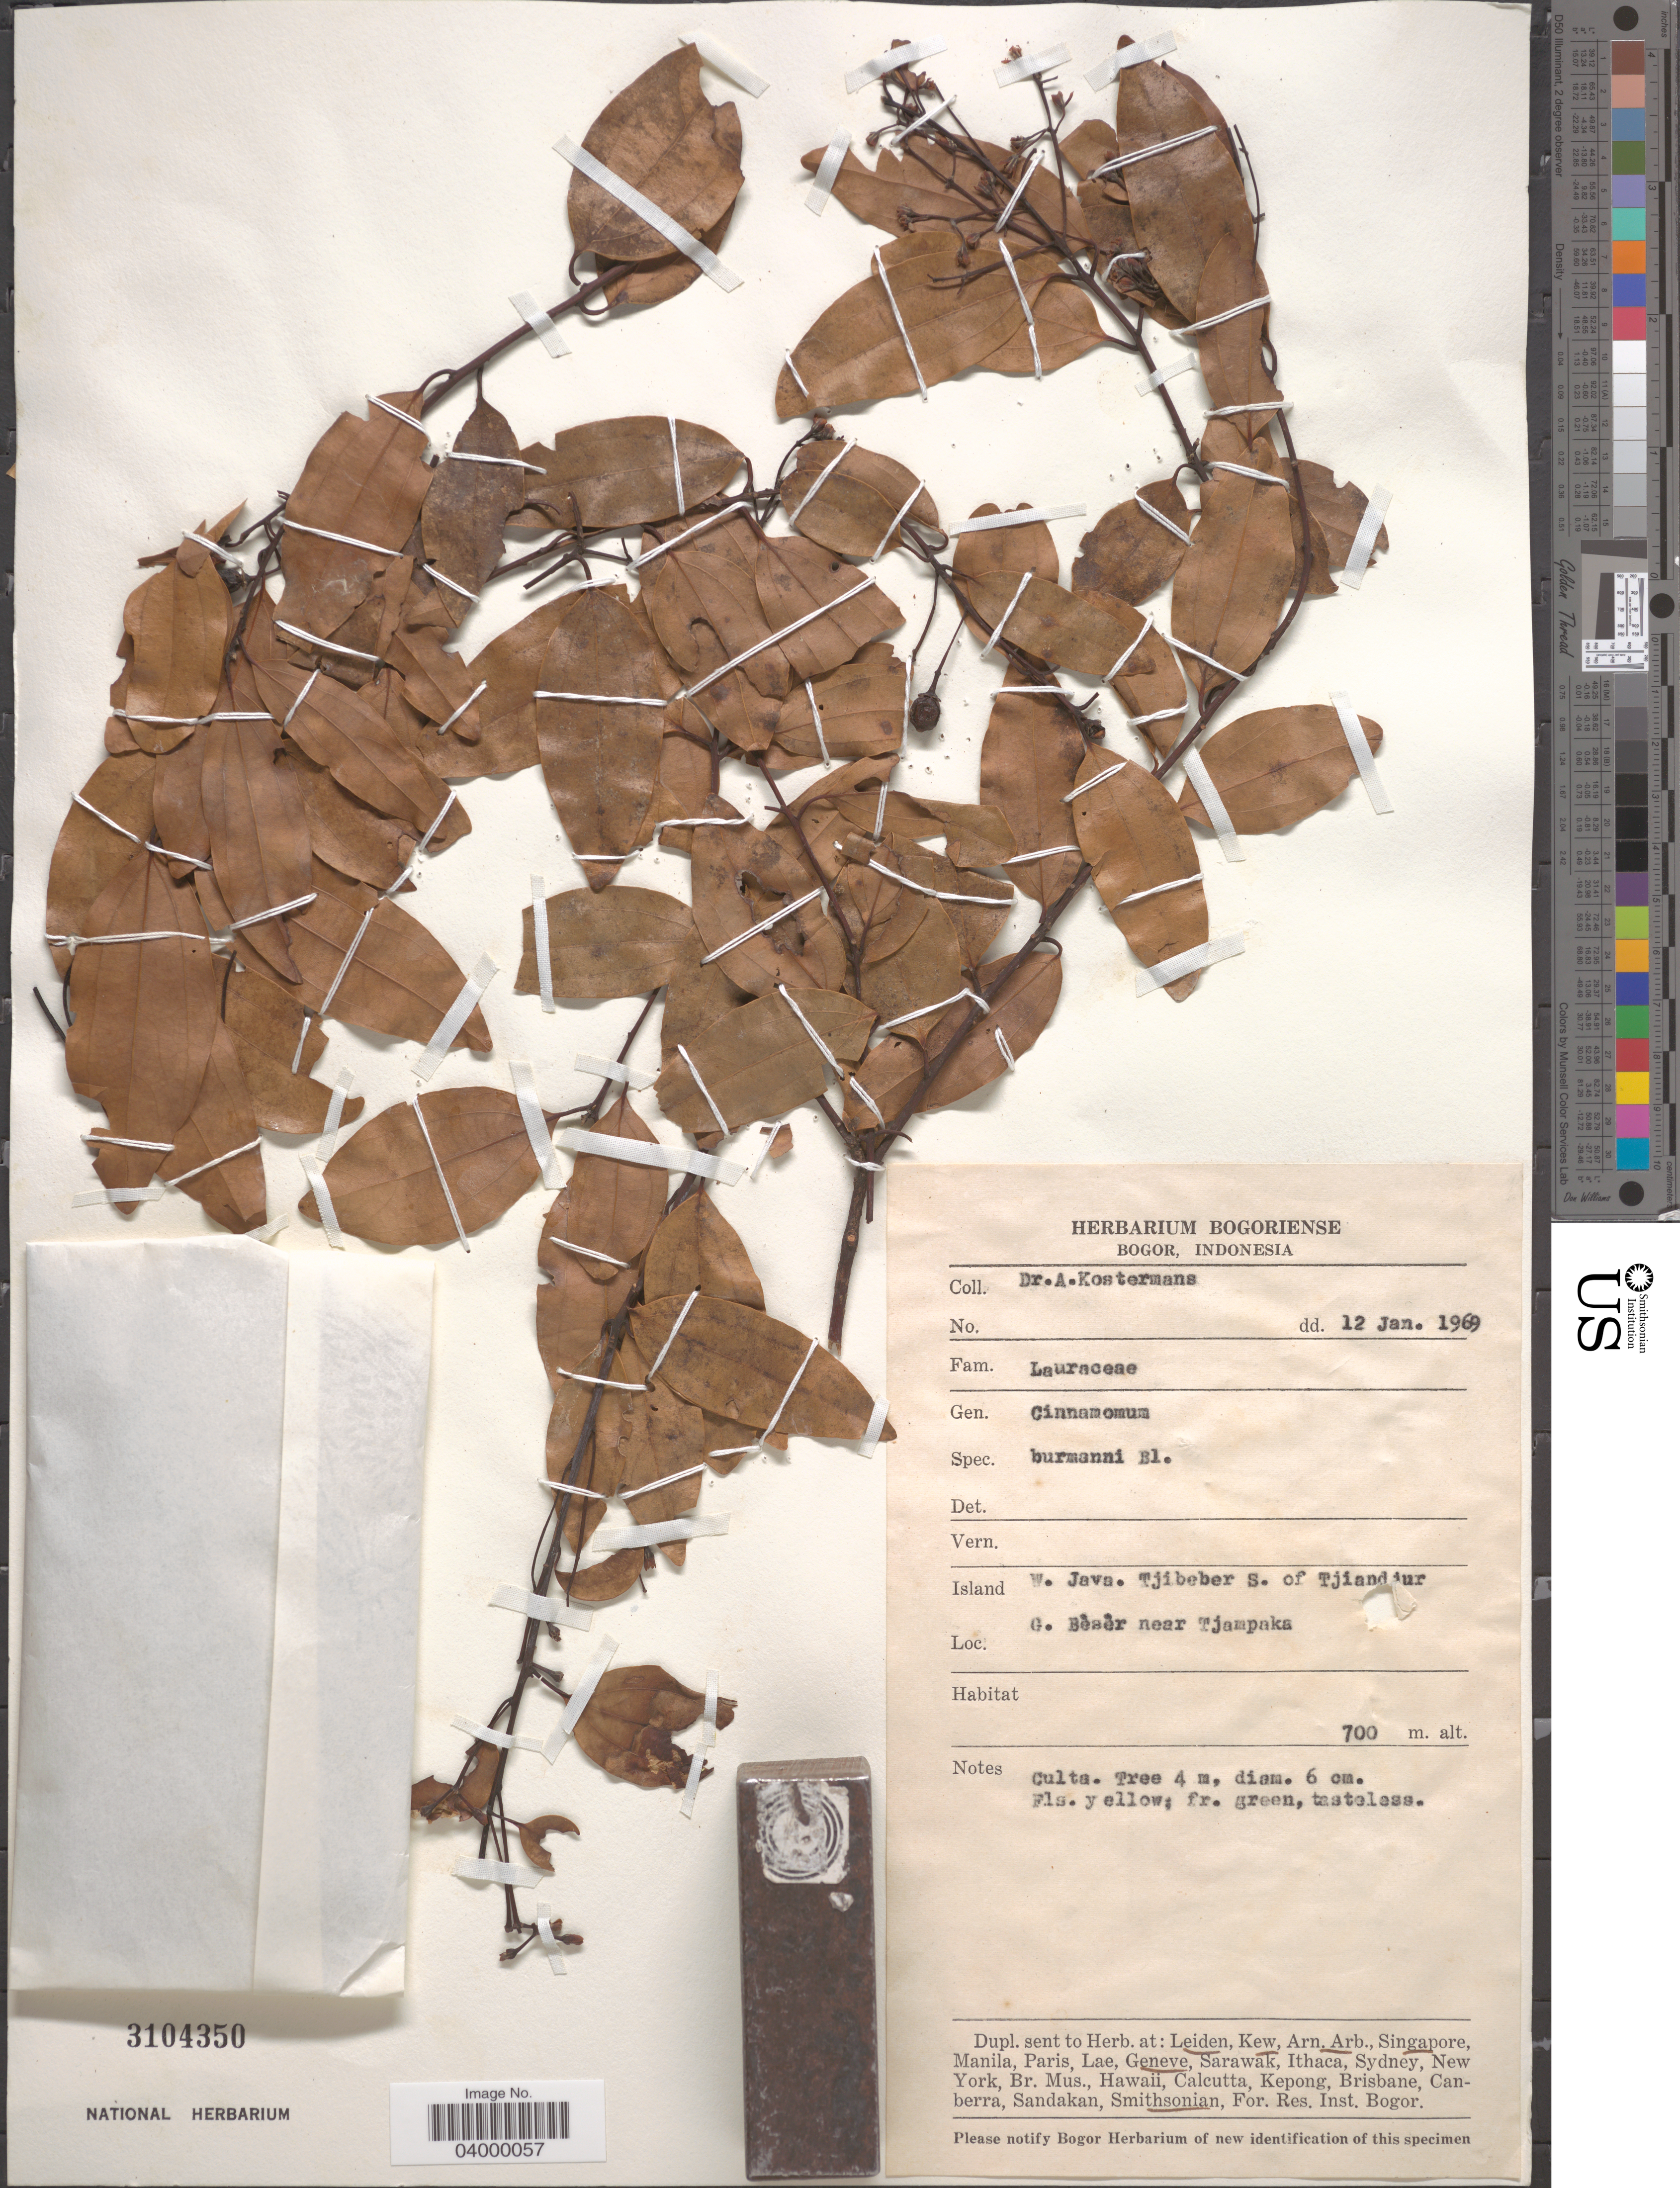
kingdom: Plantae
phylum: Tracheophyta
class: Magnoliopsida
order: Laurales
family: Lauraceae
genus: Cinnamomum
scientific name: Cinnamomum burmannii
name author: (Nees & T. Nees) Blume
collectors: A. J. G. Kostermans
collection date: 1969-01-12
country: Indonesia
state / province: Java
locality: Island W. Java. Tjibeber S. of Tjiandjur. G. Bèaèr near Tjampaka.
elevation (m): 700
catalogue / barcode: US 3104350